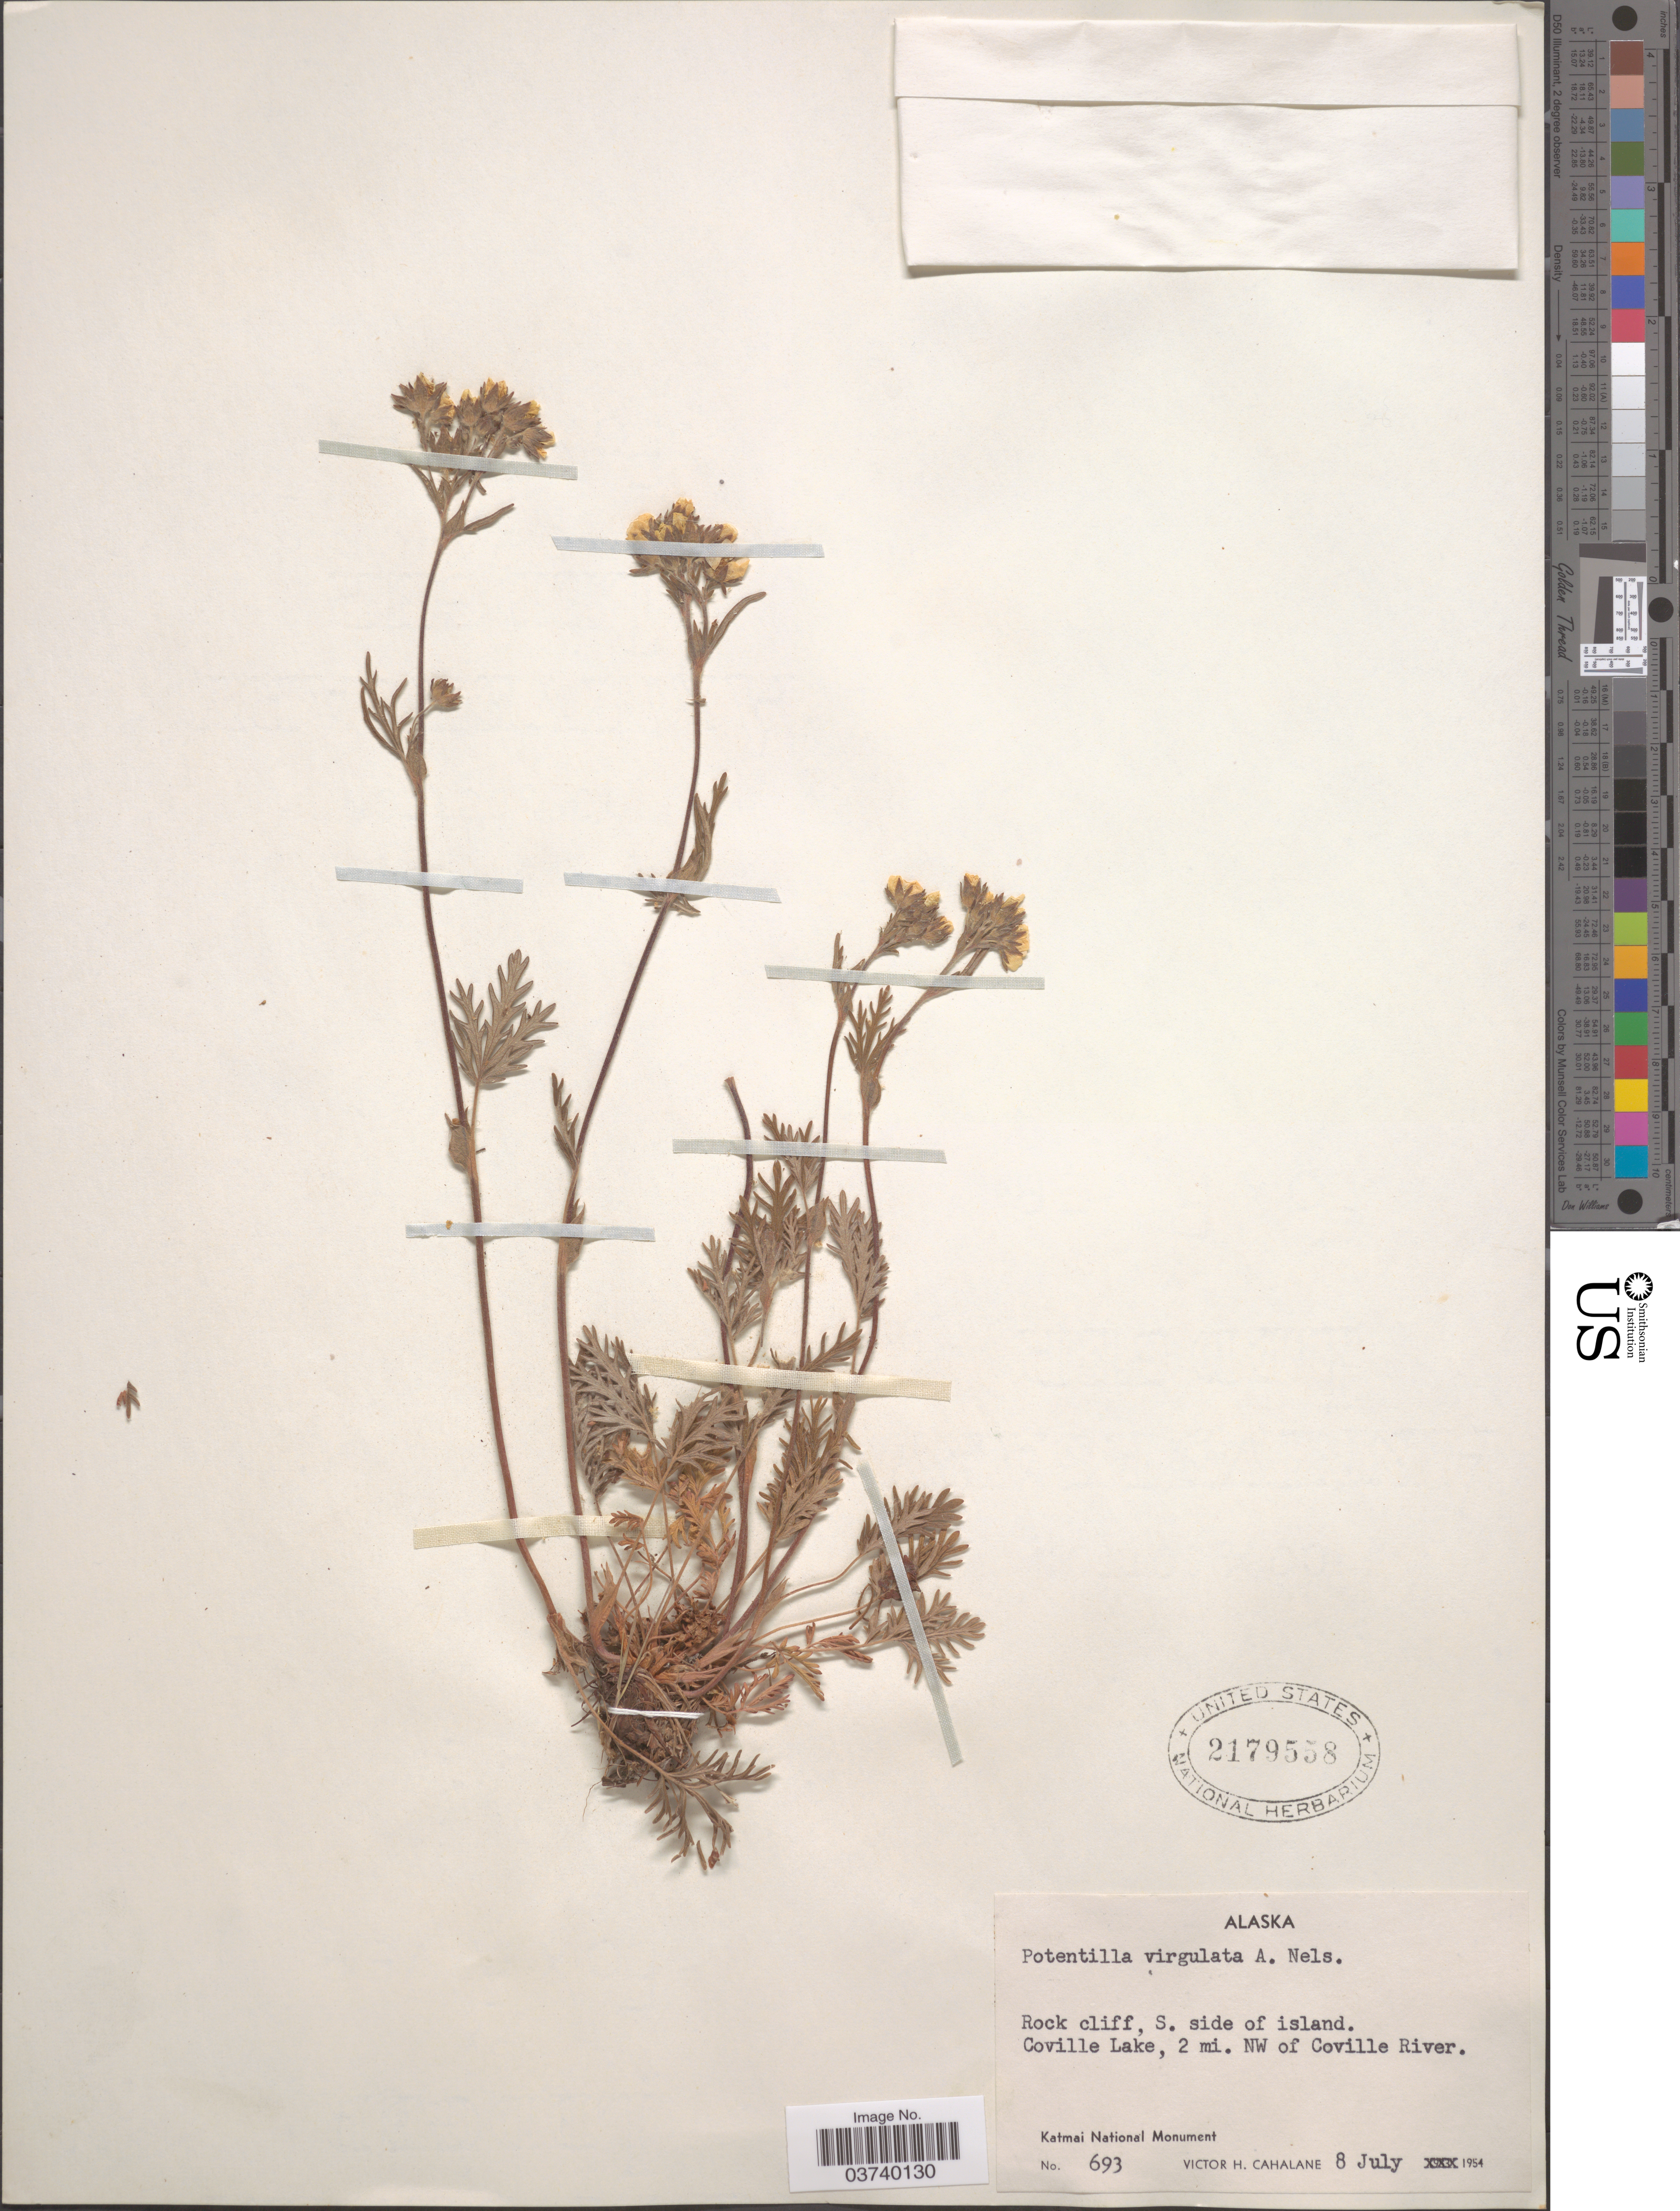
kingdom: Plantae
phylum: Tracheophyta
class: Magnoliopsida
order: Rosales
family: Rosaceae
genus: Potentilla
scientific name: Potentilla litoralis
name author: Rydb.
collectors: V. Cahalane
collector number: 693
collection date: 1954-07-08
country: United States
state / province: Alaska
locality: Rock cliff, S. side of island. Coville Lake, 2 mi. NW of Coville River. Katmai National Monument.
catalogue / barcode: US 2179558